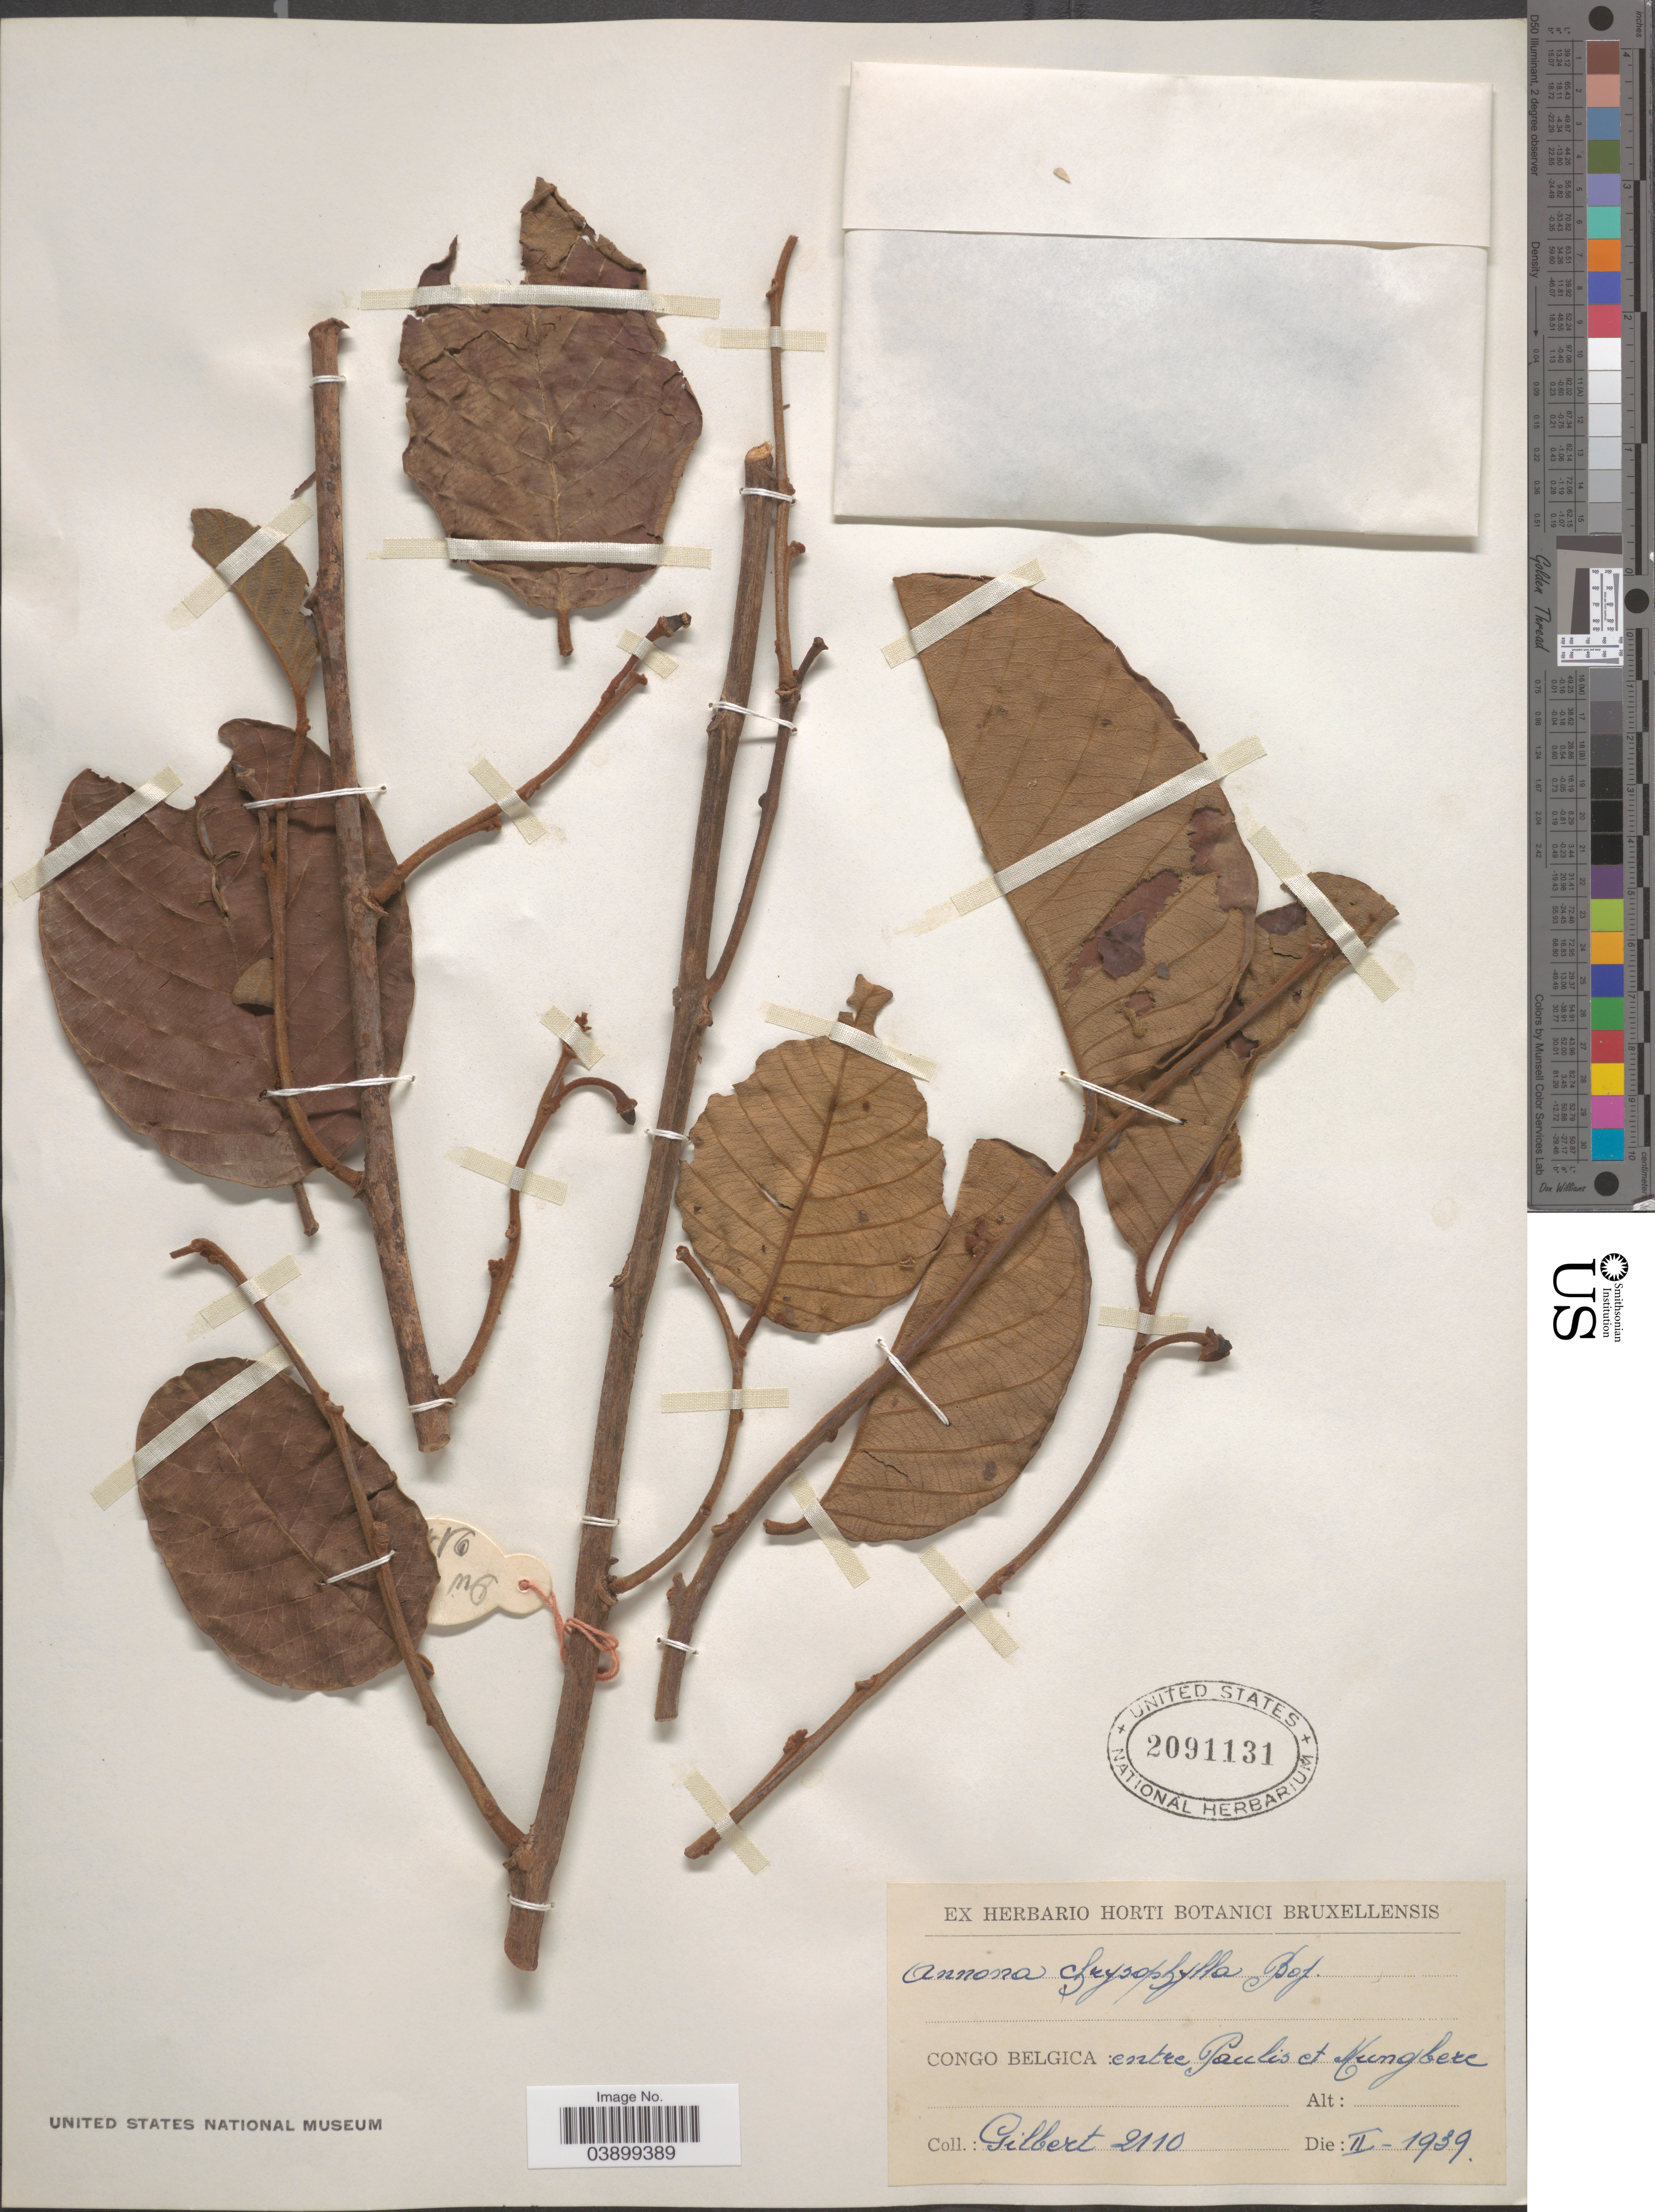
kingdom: Plantae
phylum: Tracheophyta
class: Magnoliopsida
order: Magnoliales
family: Annonaceae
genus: Annona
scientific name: Annona chrysophylla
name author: Bojer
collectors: -. Gilbert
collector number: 2110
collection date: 1939-02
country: Congo, Democratic Republic of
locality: Congo Belgica: Entre Paulis et Mungbere.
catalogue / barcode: US 2091131